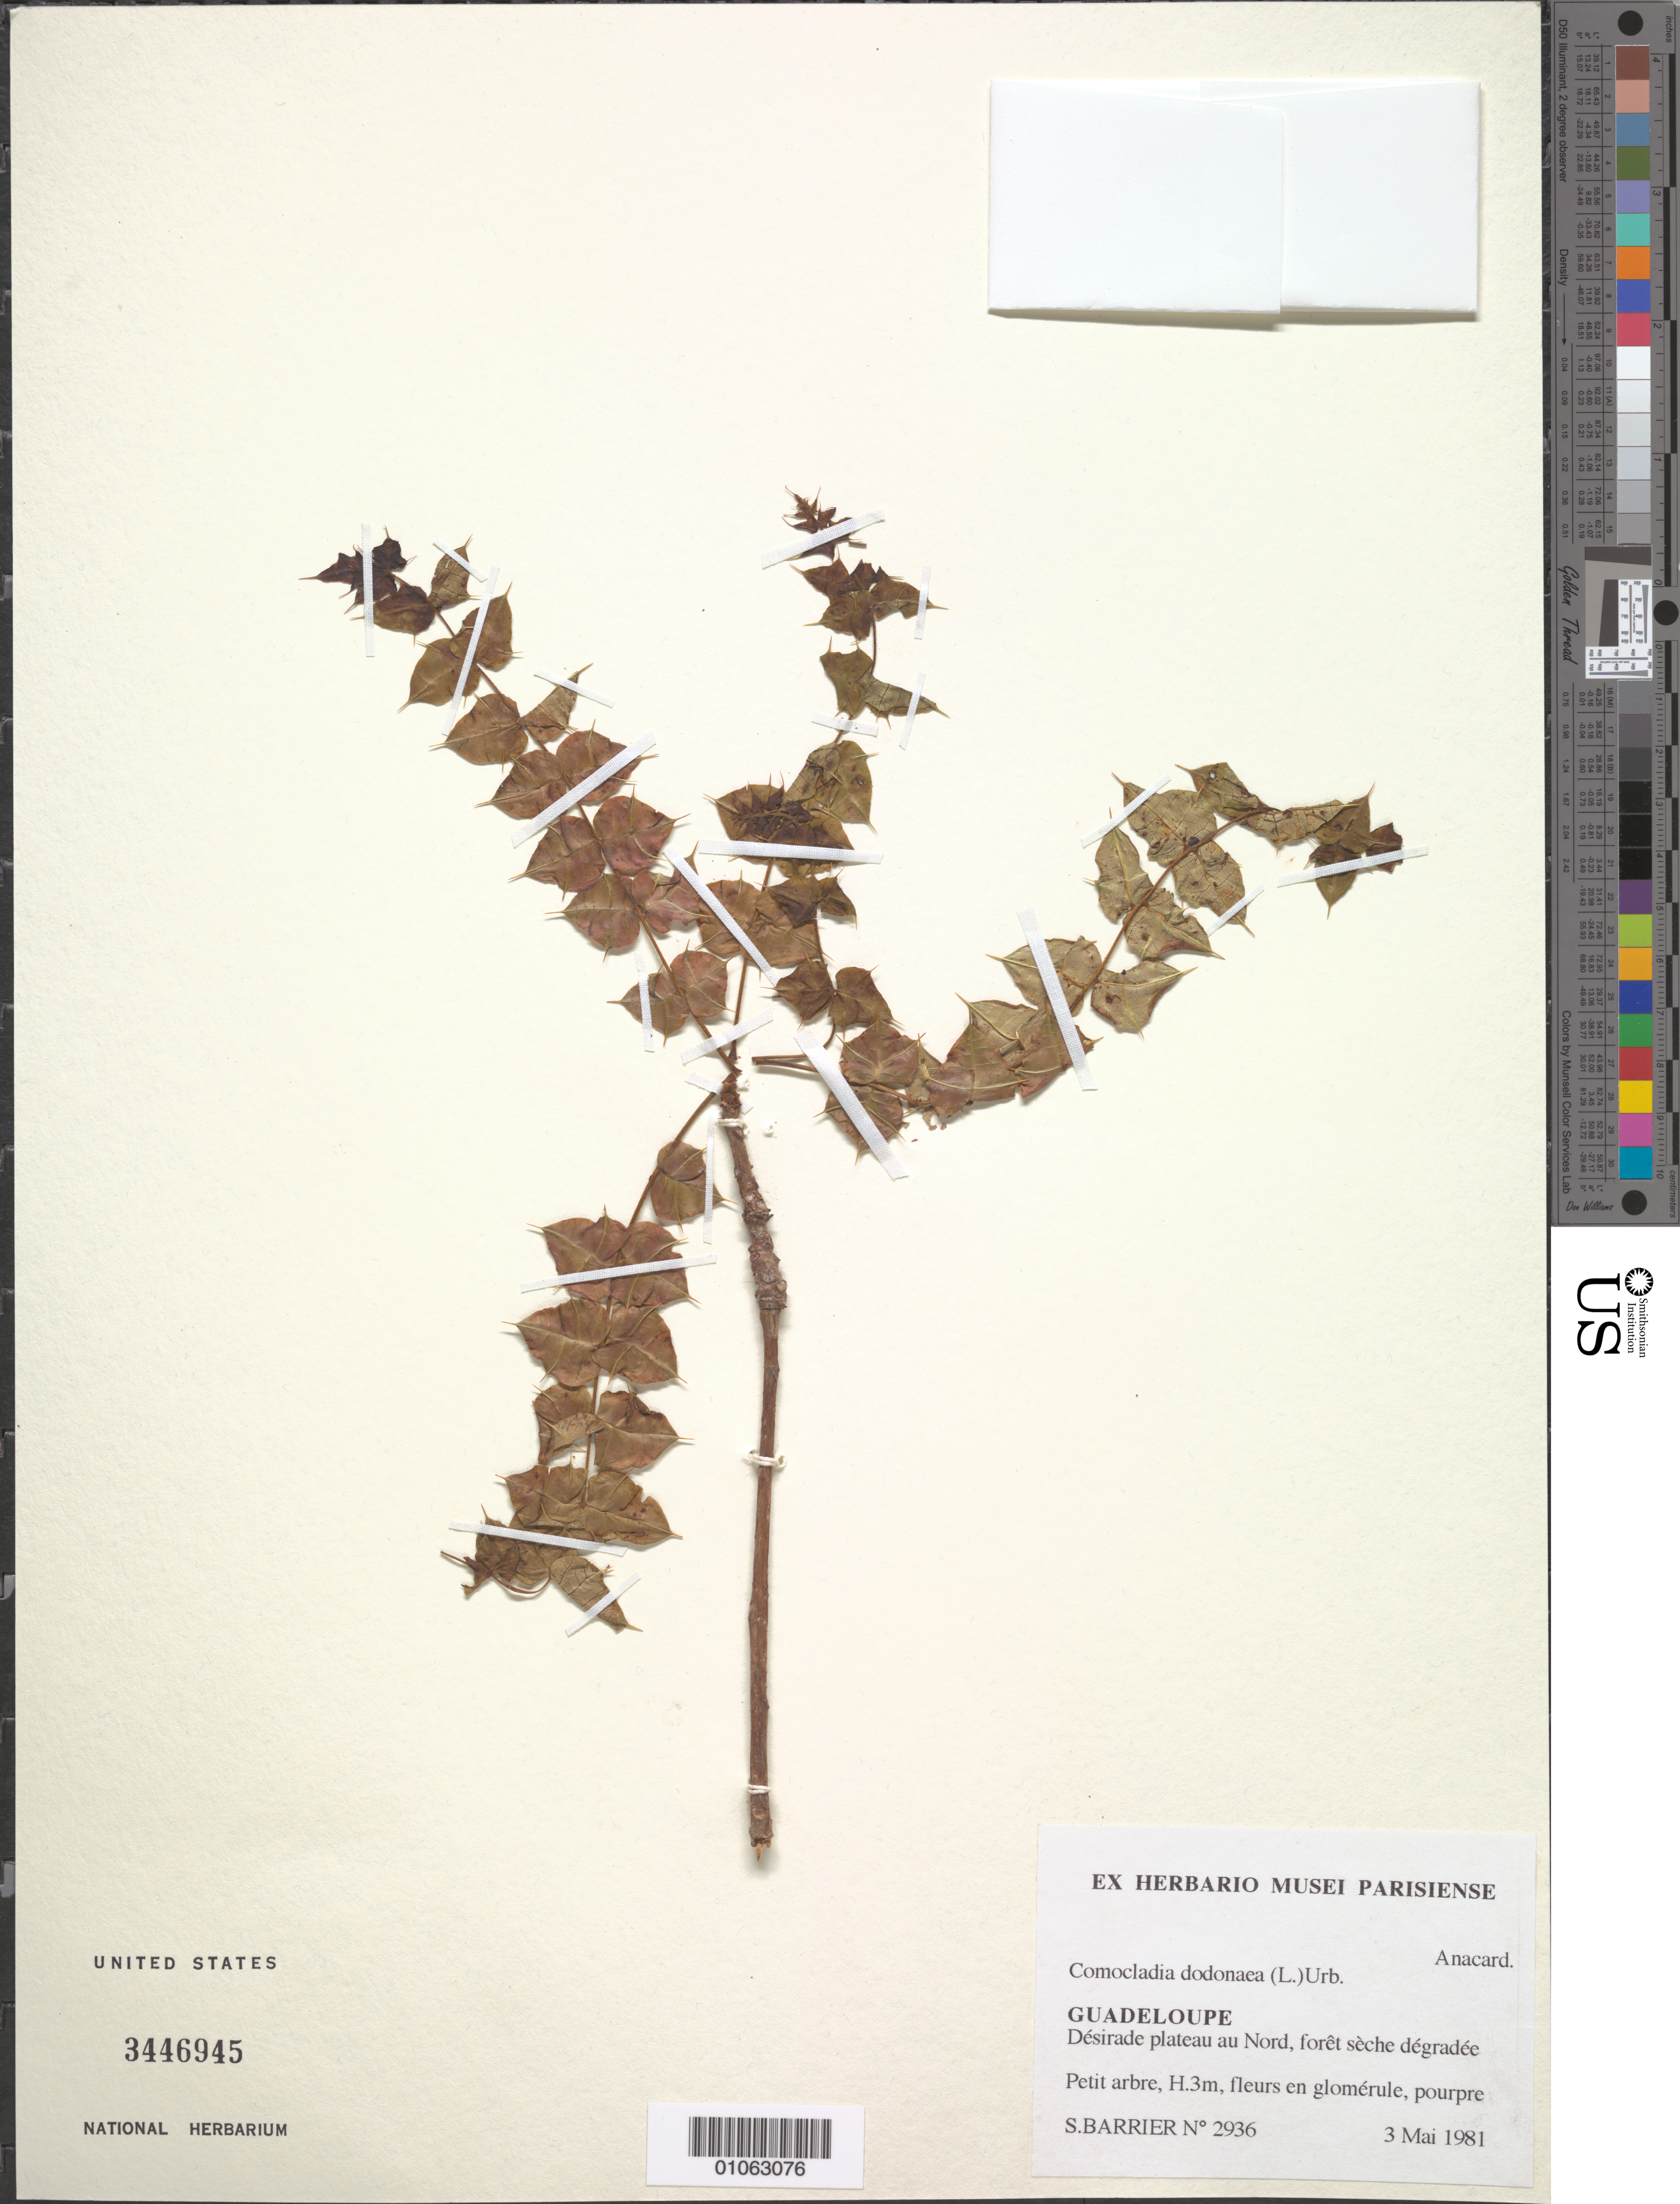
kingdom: Plantae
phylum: Tracheophyta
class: Magnoliopsida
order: Sapindales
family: Anacardiaceae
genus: Comocladia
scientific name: Comocladia dodonaea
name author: (L.) Urb.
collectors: S. Barrier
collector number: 2936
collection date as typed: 03 May 1981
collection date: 1981-05-03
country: Guadeloupe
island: La Désirade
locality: Desirade plateau au Nord, foret seche degrade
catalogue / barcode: US 3446945